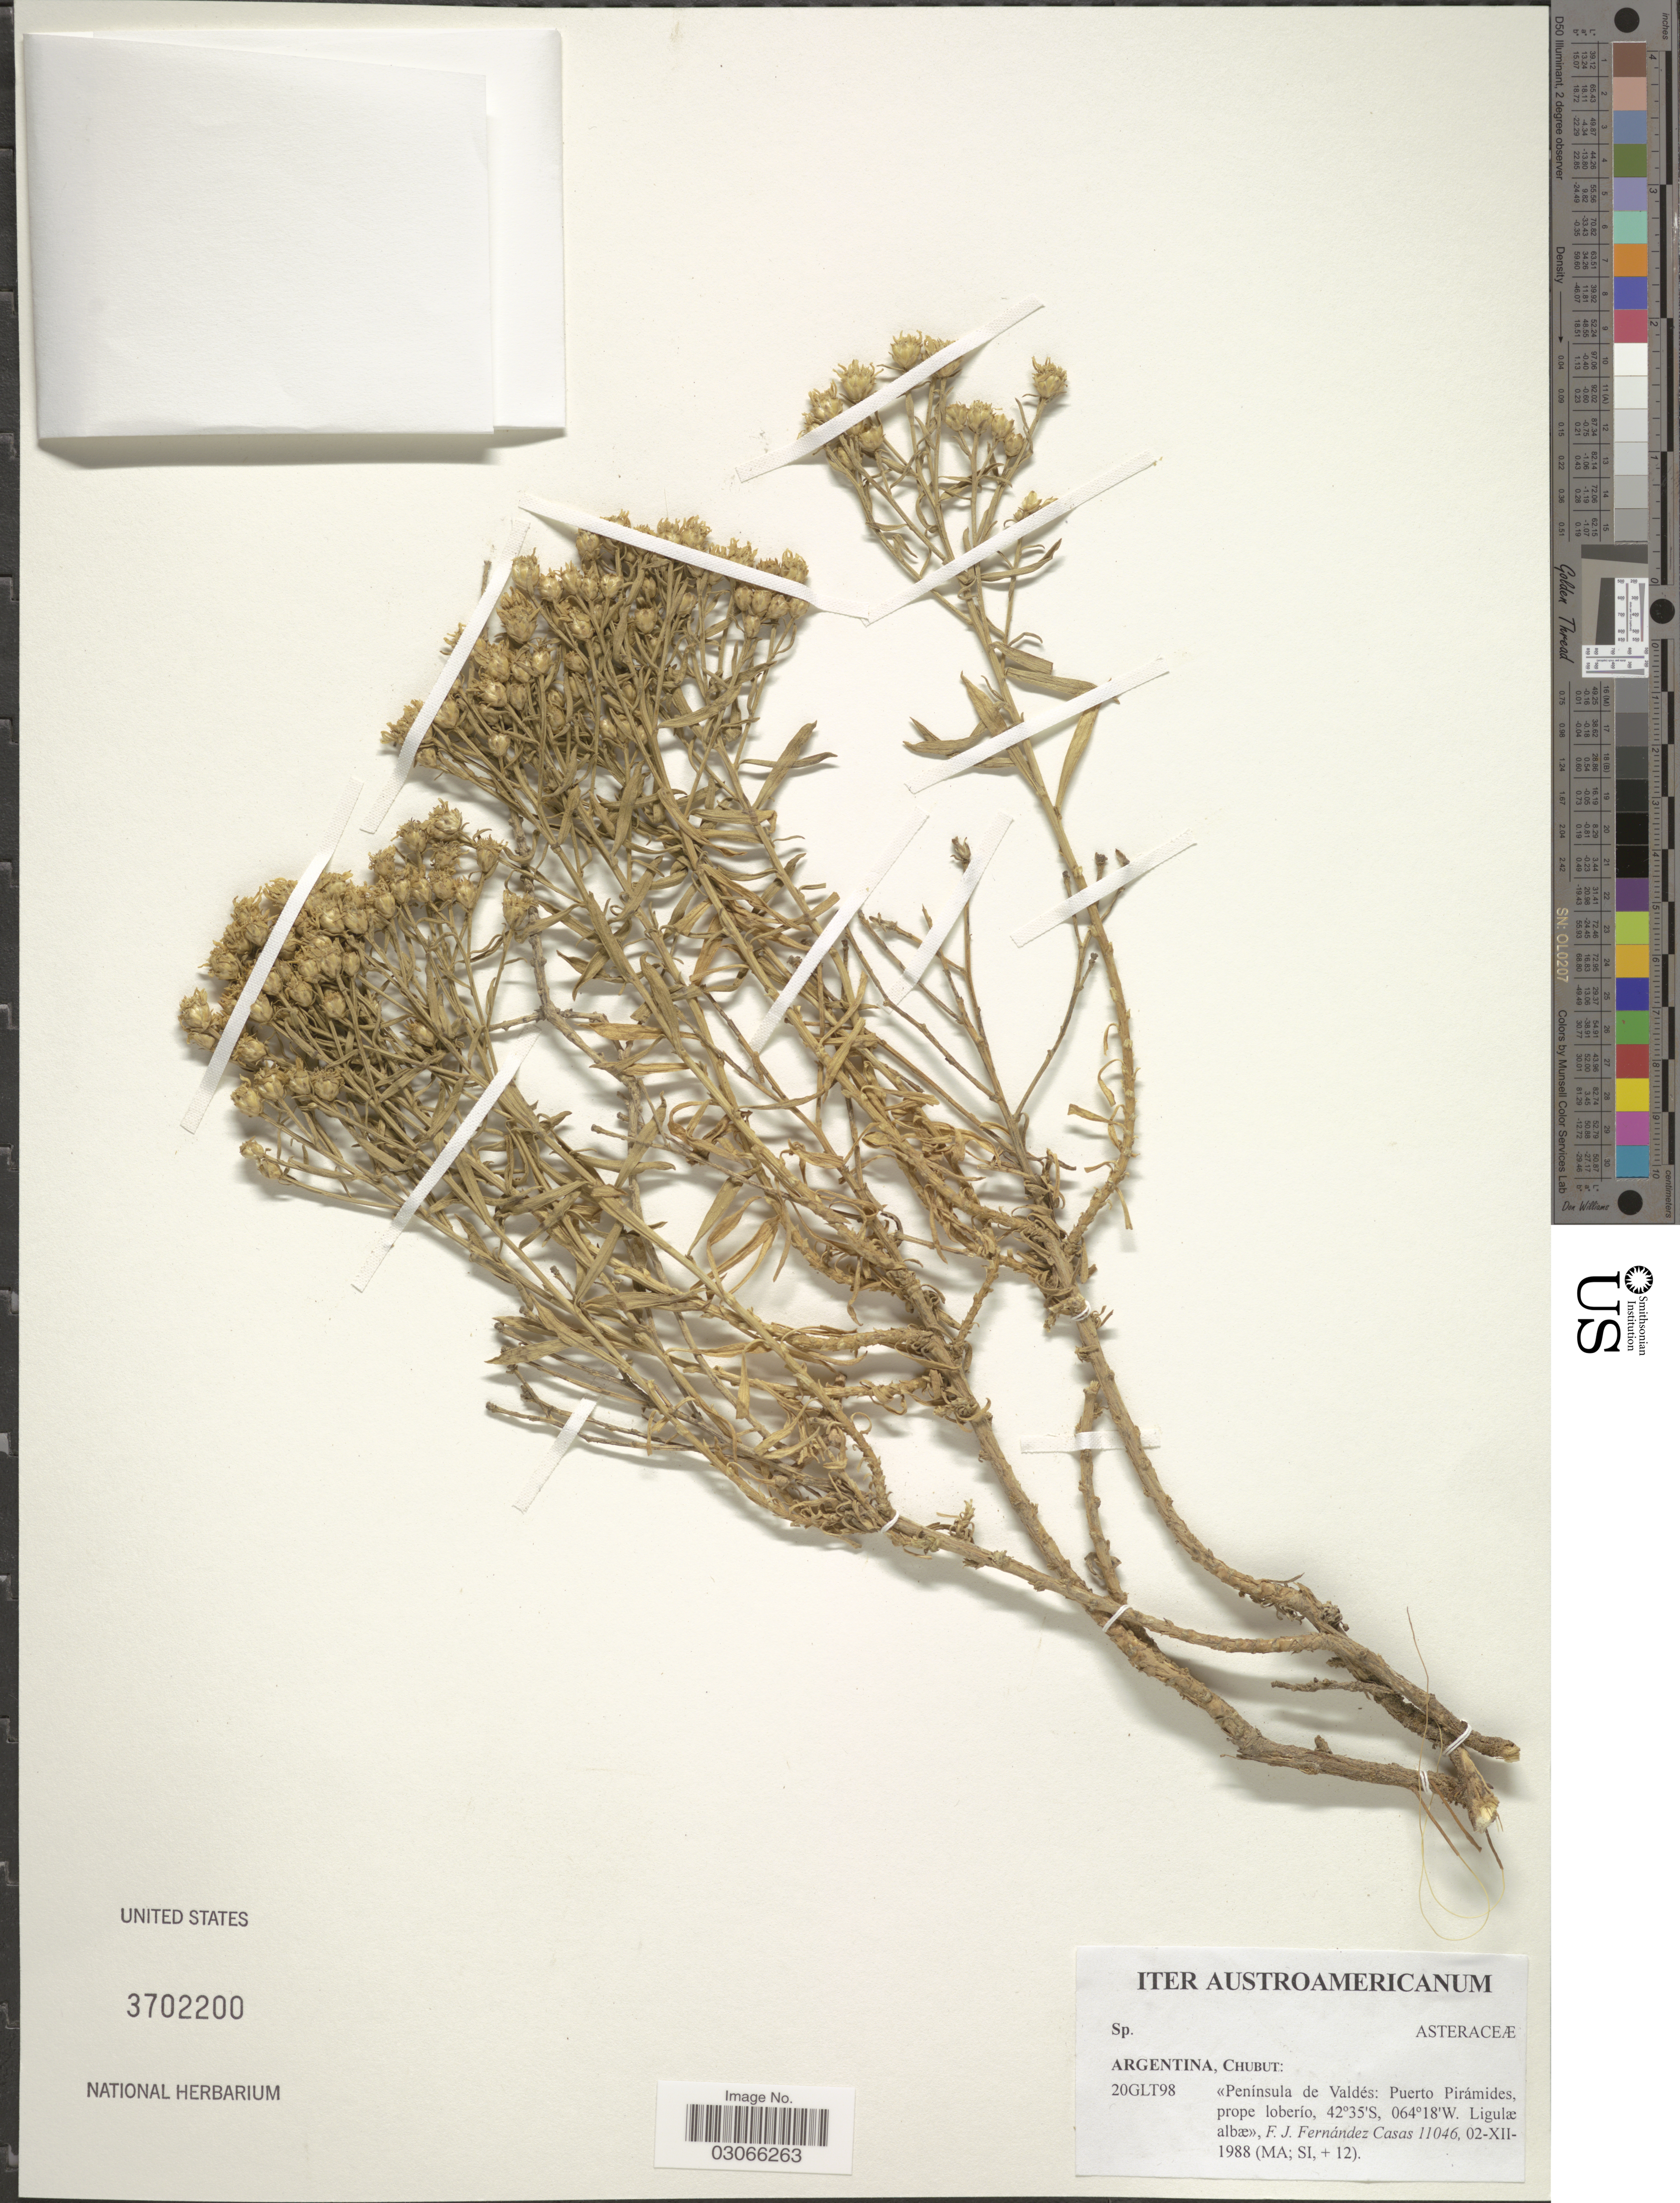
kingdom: Plantae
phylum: Tracheophyta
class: Magnoliopsida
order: Asterales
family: Asteraceae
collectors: F. Fernández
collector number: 11046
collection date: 1988-12-02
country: Argentina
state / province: Chubut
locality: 20GLT98. [unsure placement] <<Peninsula de Valdés: Puerto Pirámides, prope loberío>>.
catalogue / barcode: US 3702200